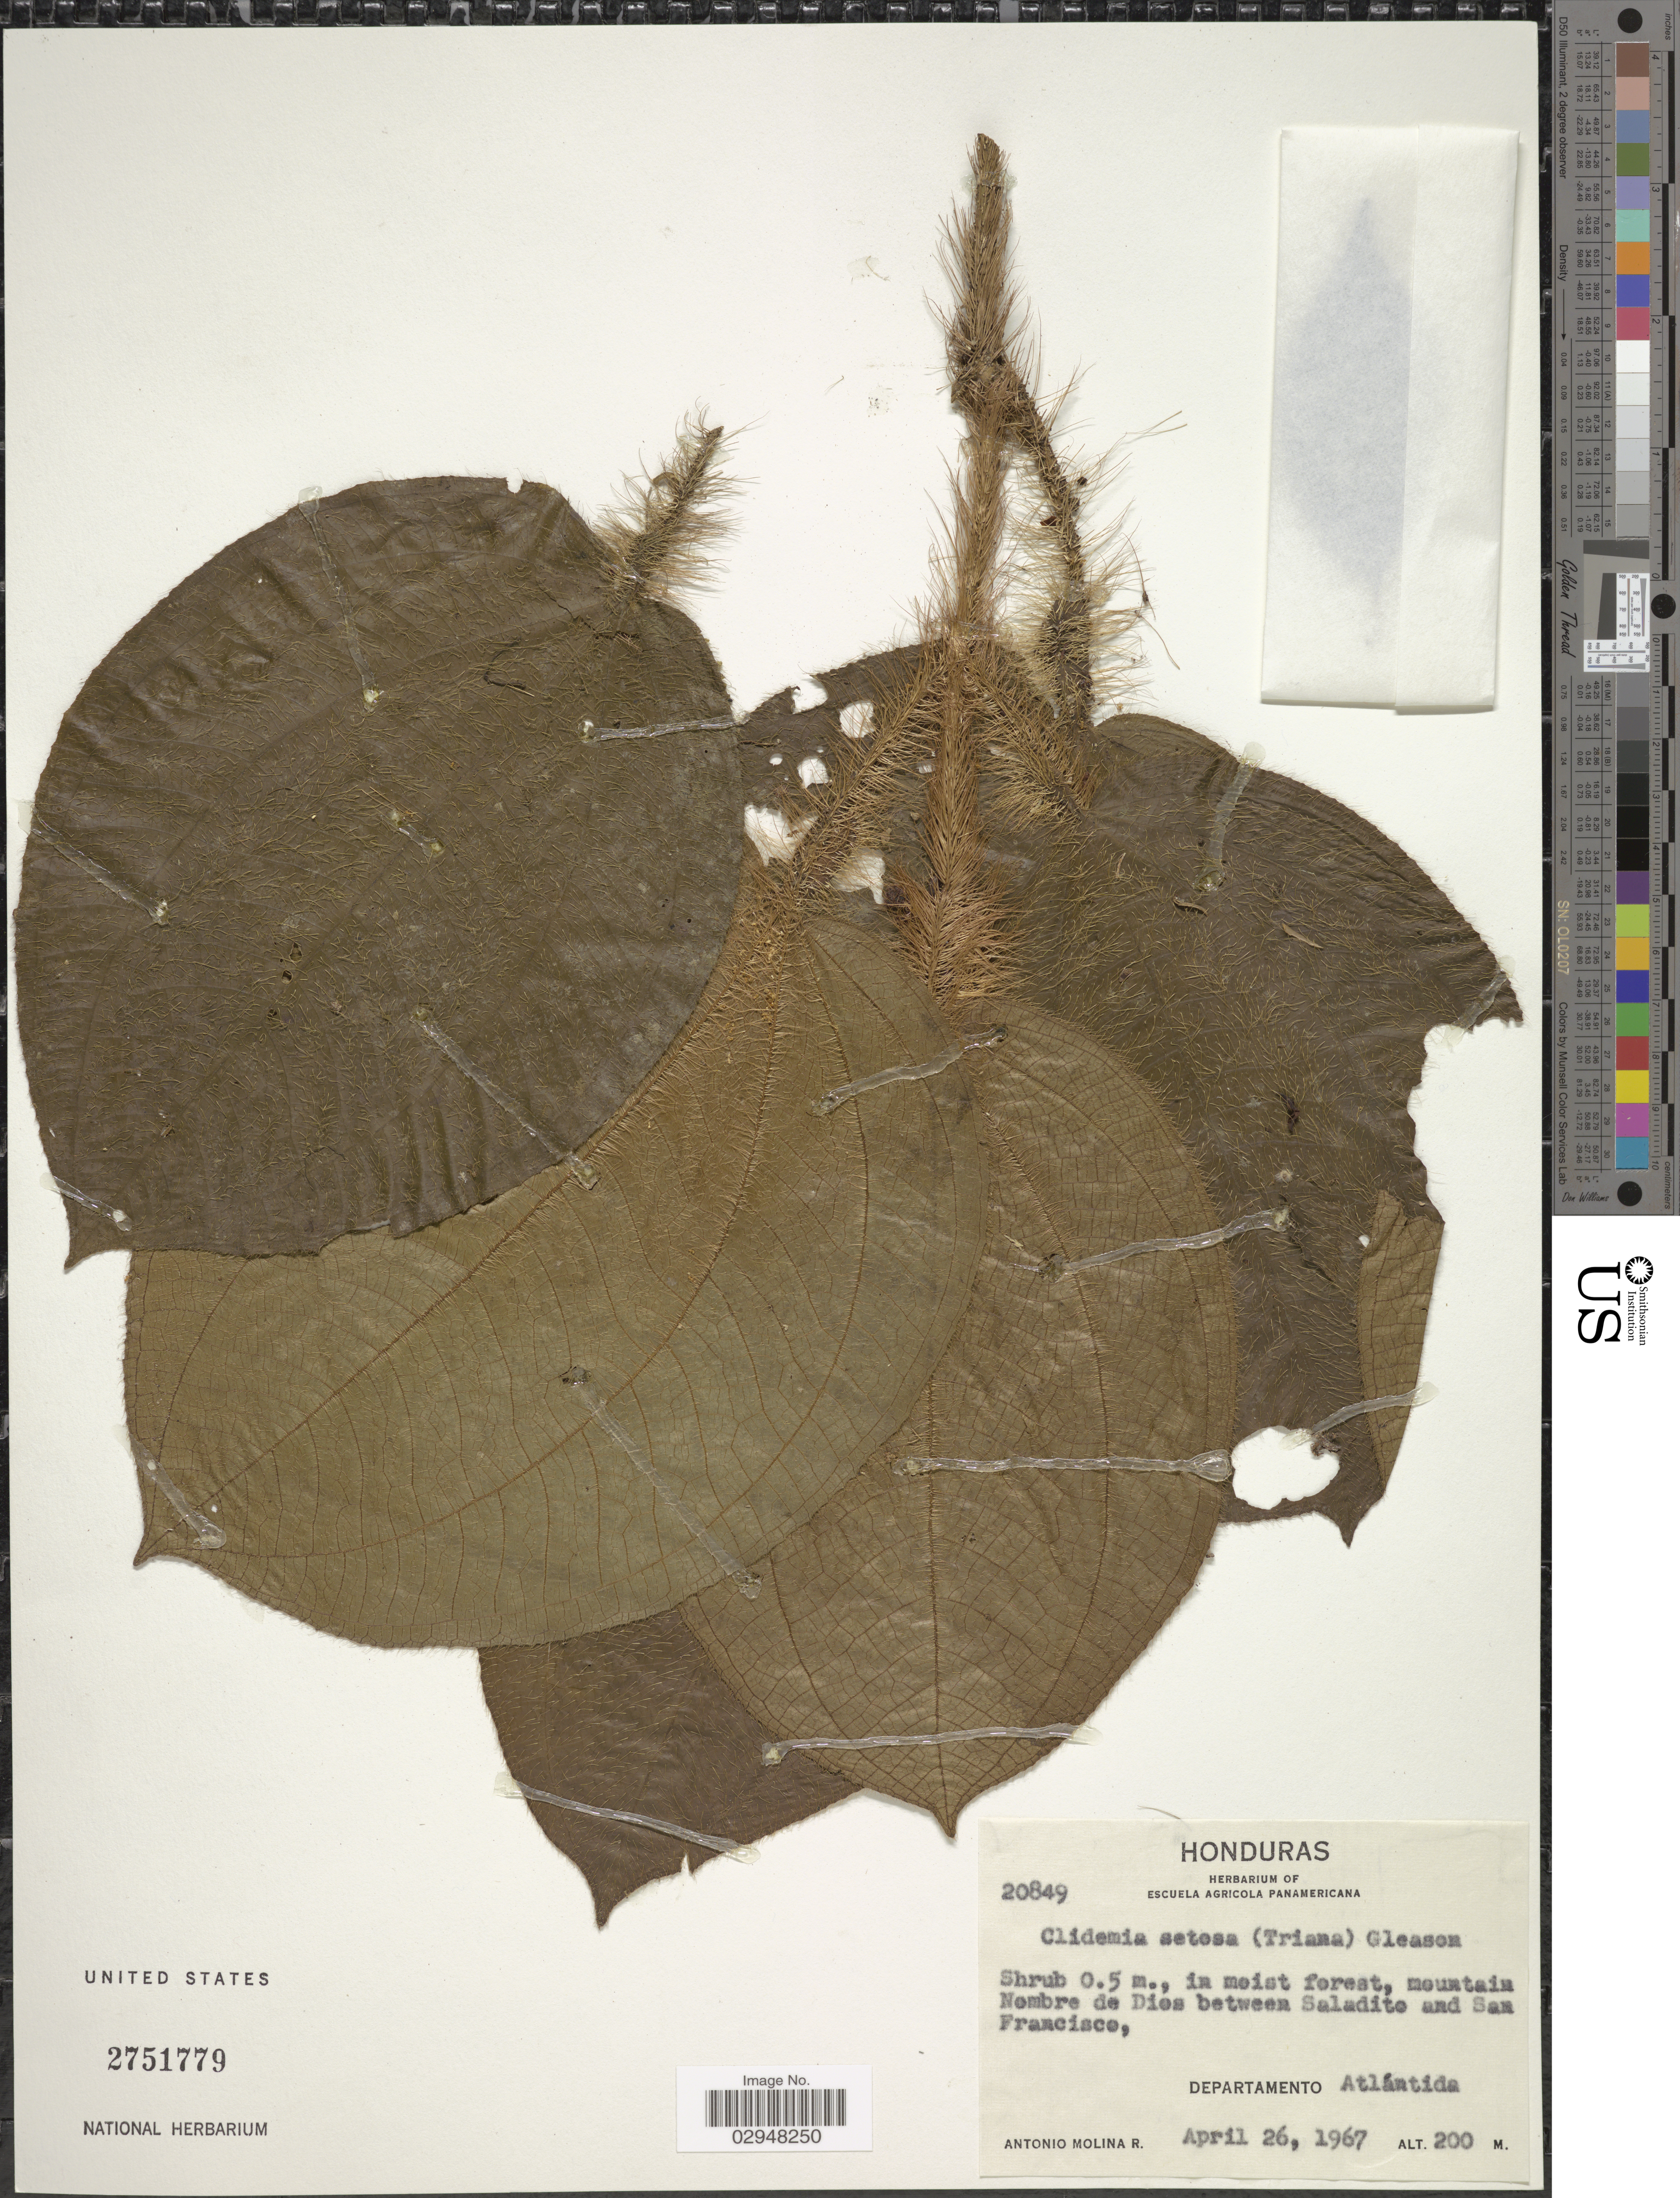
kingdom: Plantae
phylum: Tracheophyta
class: Magnoliopsida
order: Myrtales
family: Melastomataceae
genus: Clidemia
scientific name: Clidemia setosa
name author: (Triana) Gleason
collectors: A. Molina R.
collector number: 20849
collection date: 1967-04-26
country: Honduras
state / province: Atlántida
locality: Nombre de Dios between Saladito and San Francisco, Departamento Atlántida.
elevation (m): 200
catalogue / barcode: US 2751779